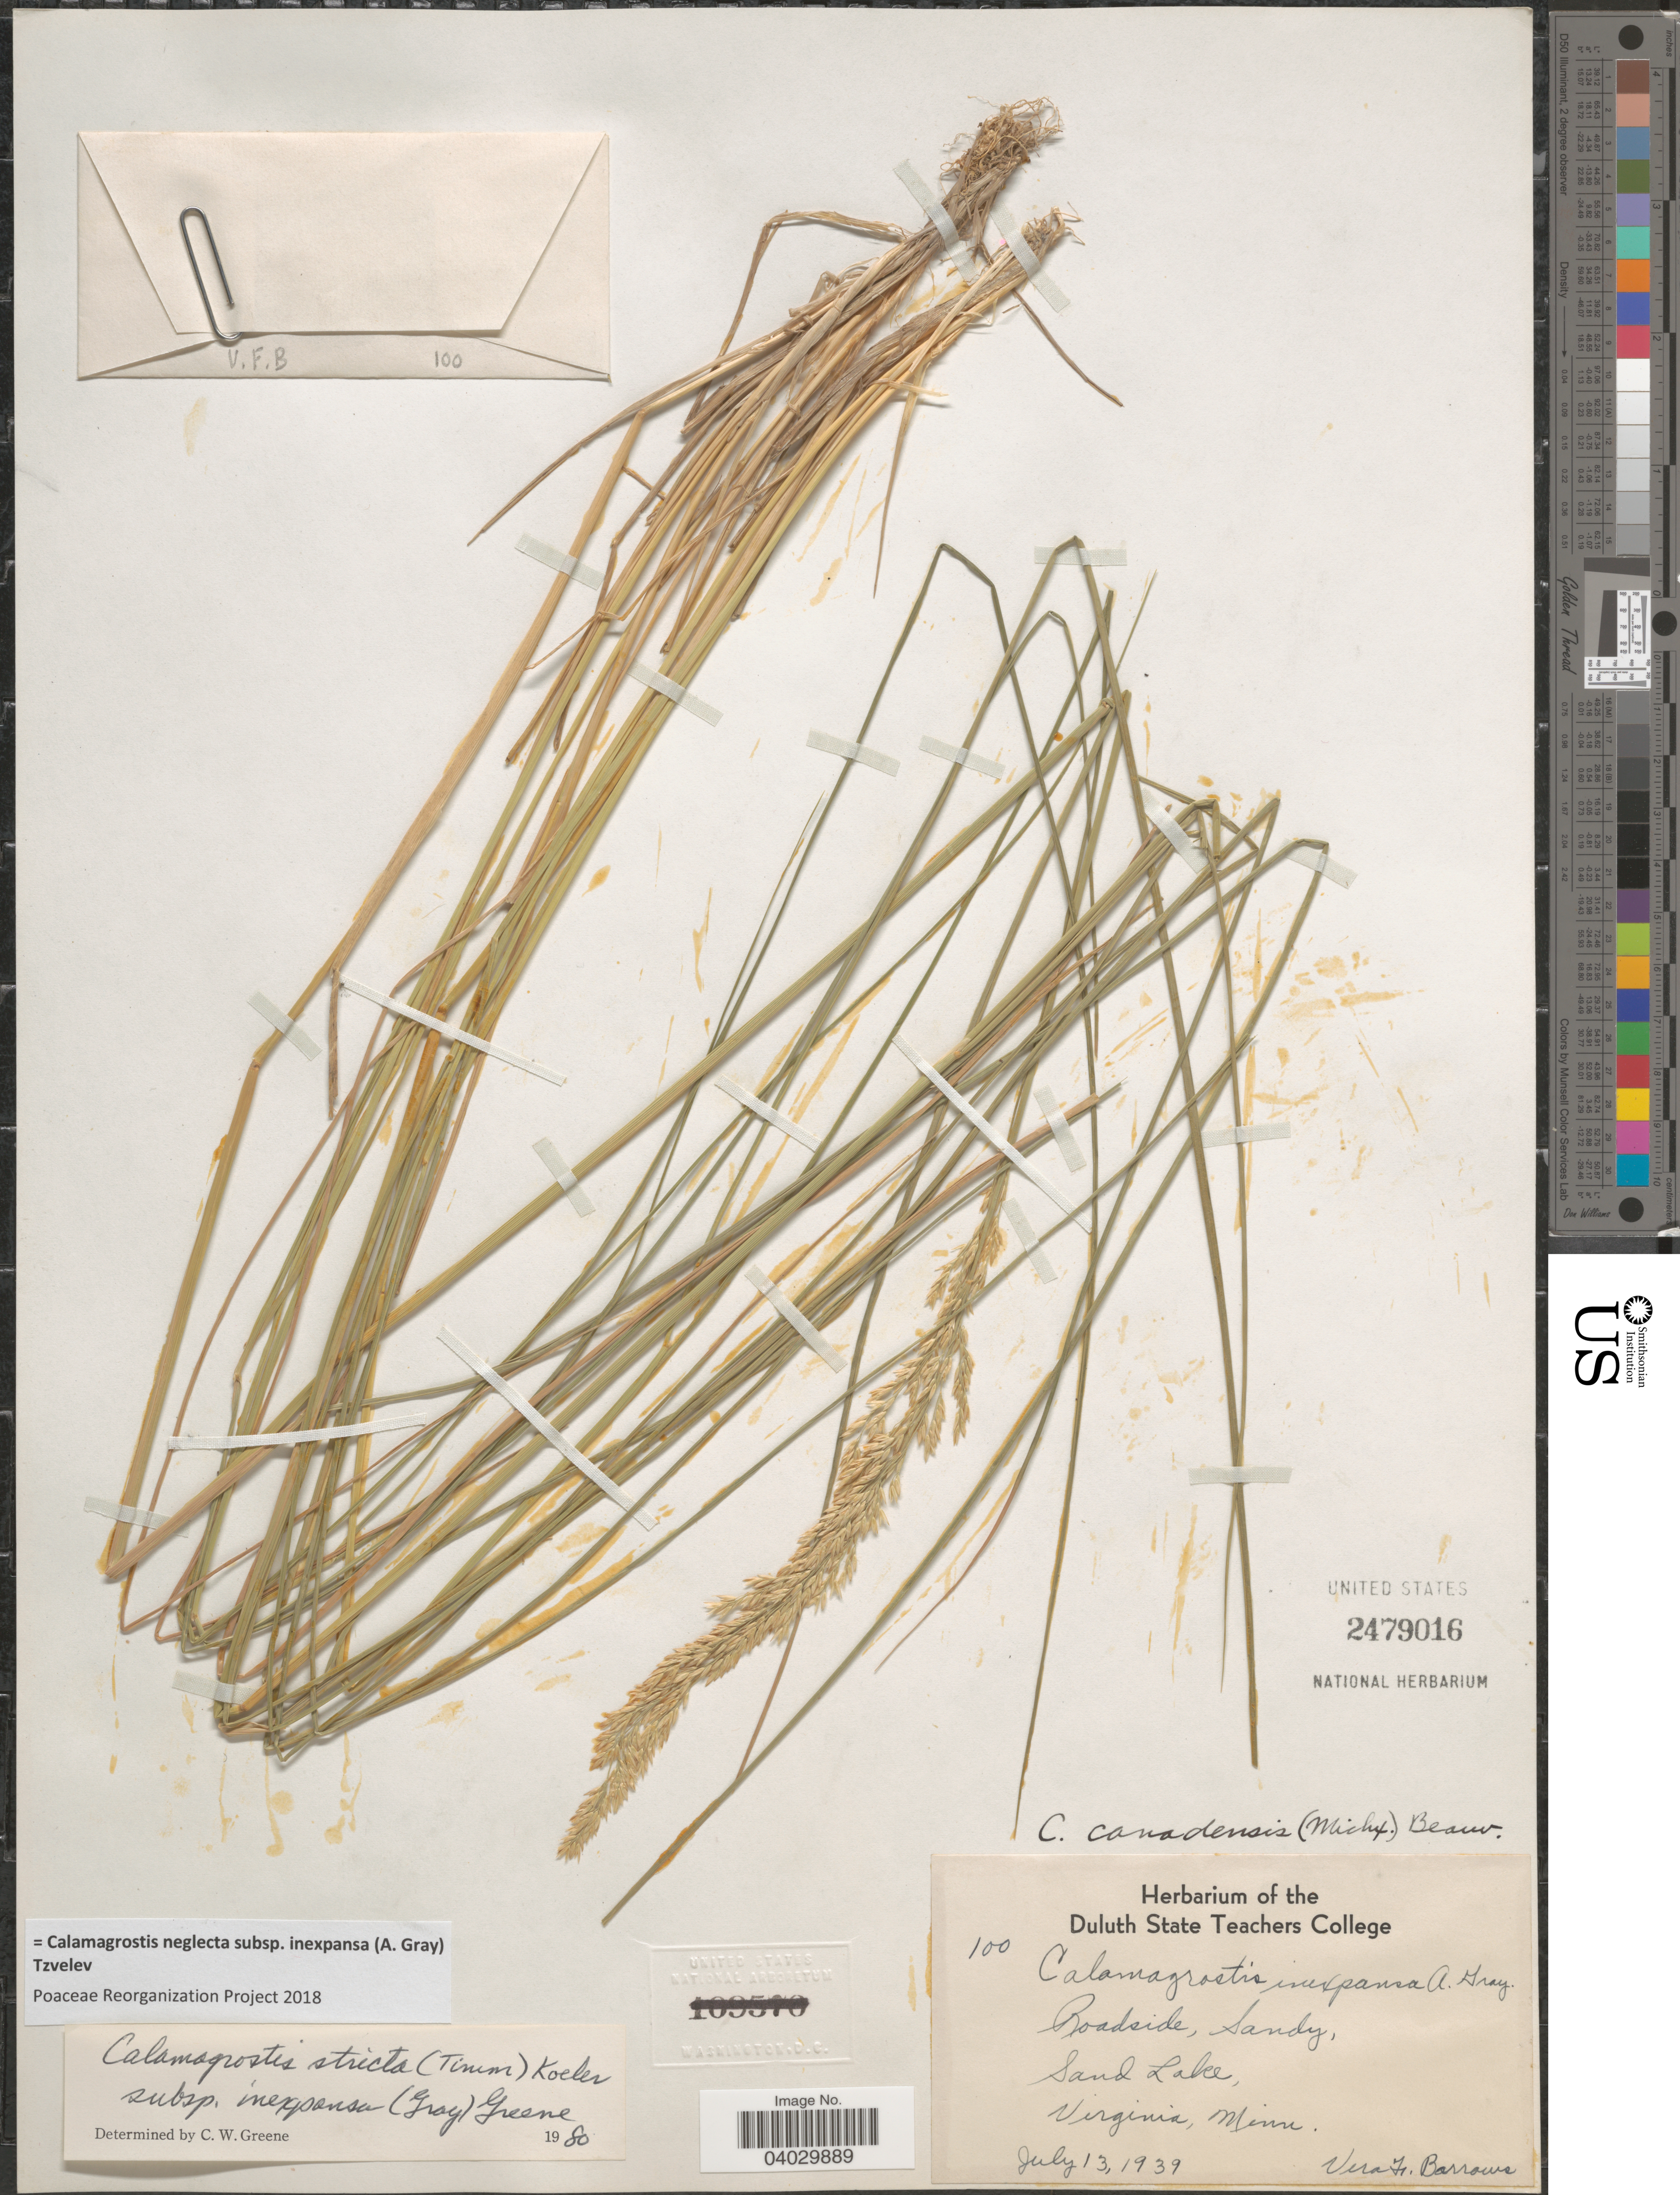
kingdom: Plantae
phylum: Tracheophyta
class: Liliopsida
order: Poales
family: Poaceae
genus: Calamagrostis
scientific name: Calamagrostis neglecta subsp. inexpansa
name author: (A. Gray) Tzvelev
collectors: V. Barrows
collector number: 100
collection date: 1939-07-13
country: United States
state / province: Michigan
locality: Roadside, Sandy, Sand Lake, Virginia.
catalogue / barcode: US 2479016